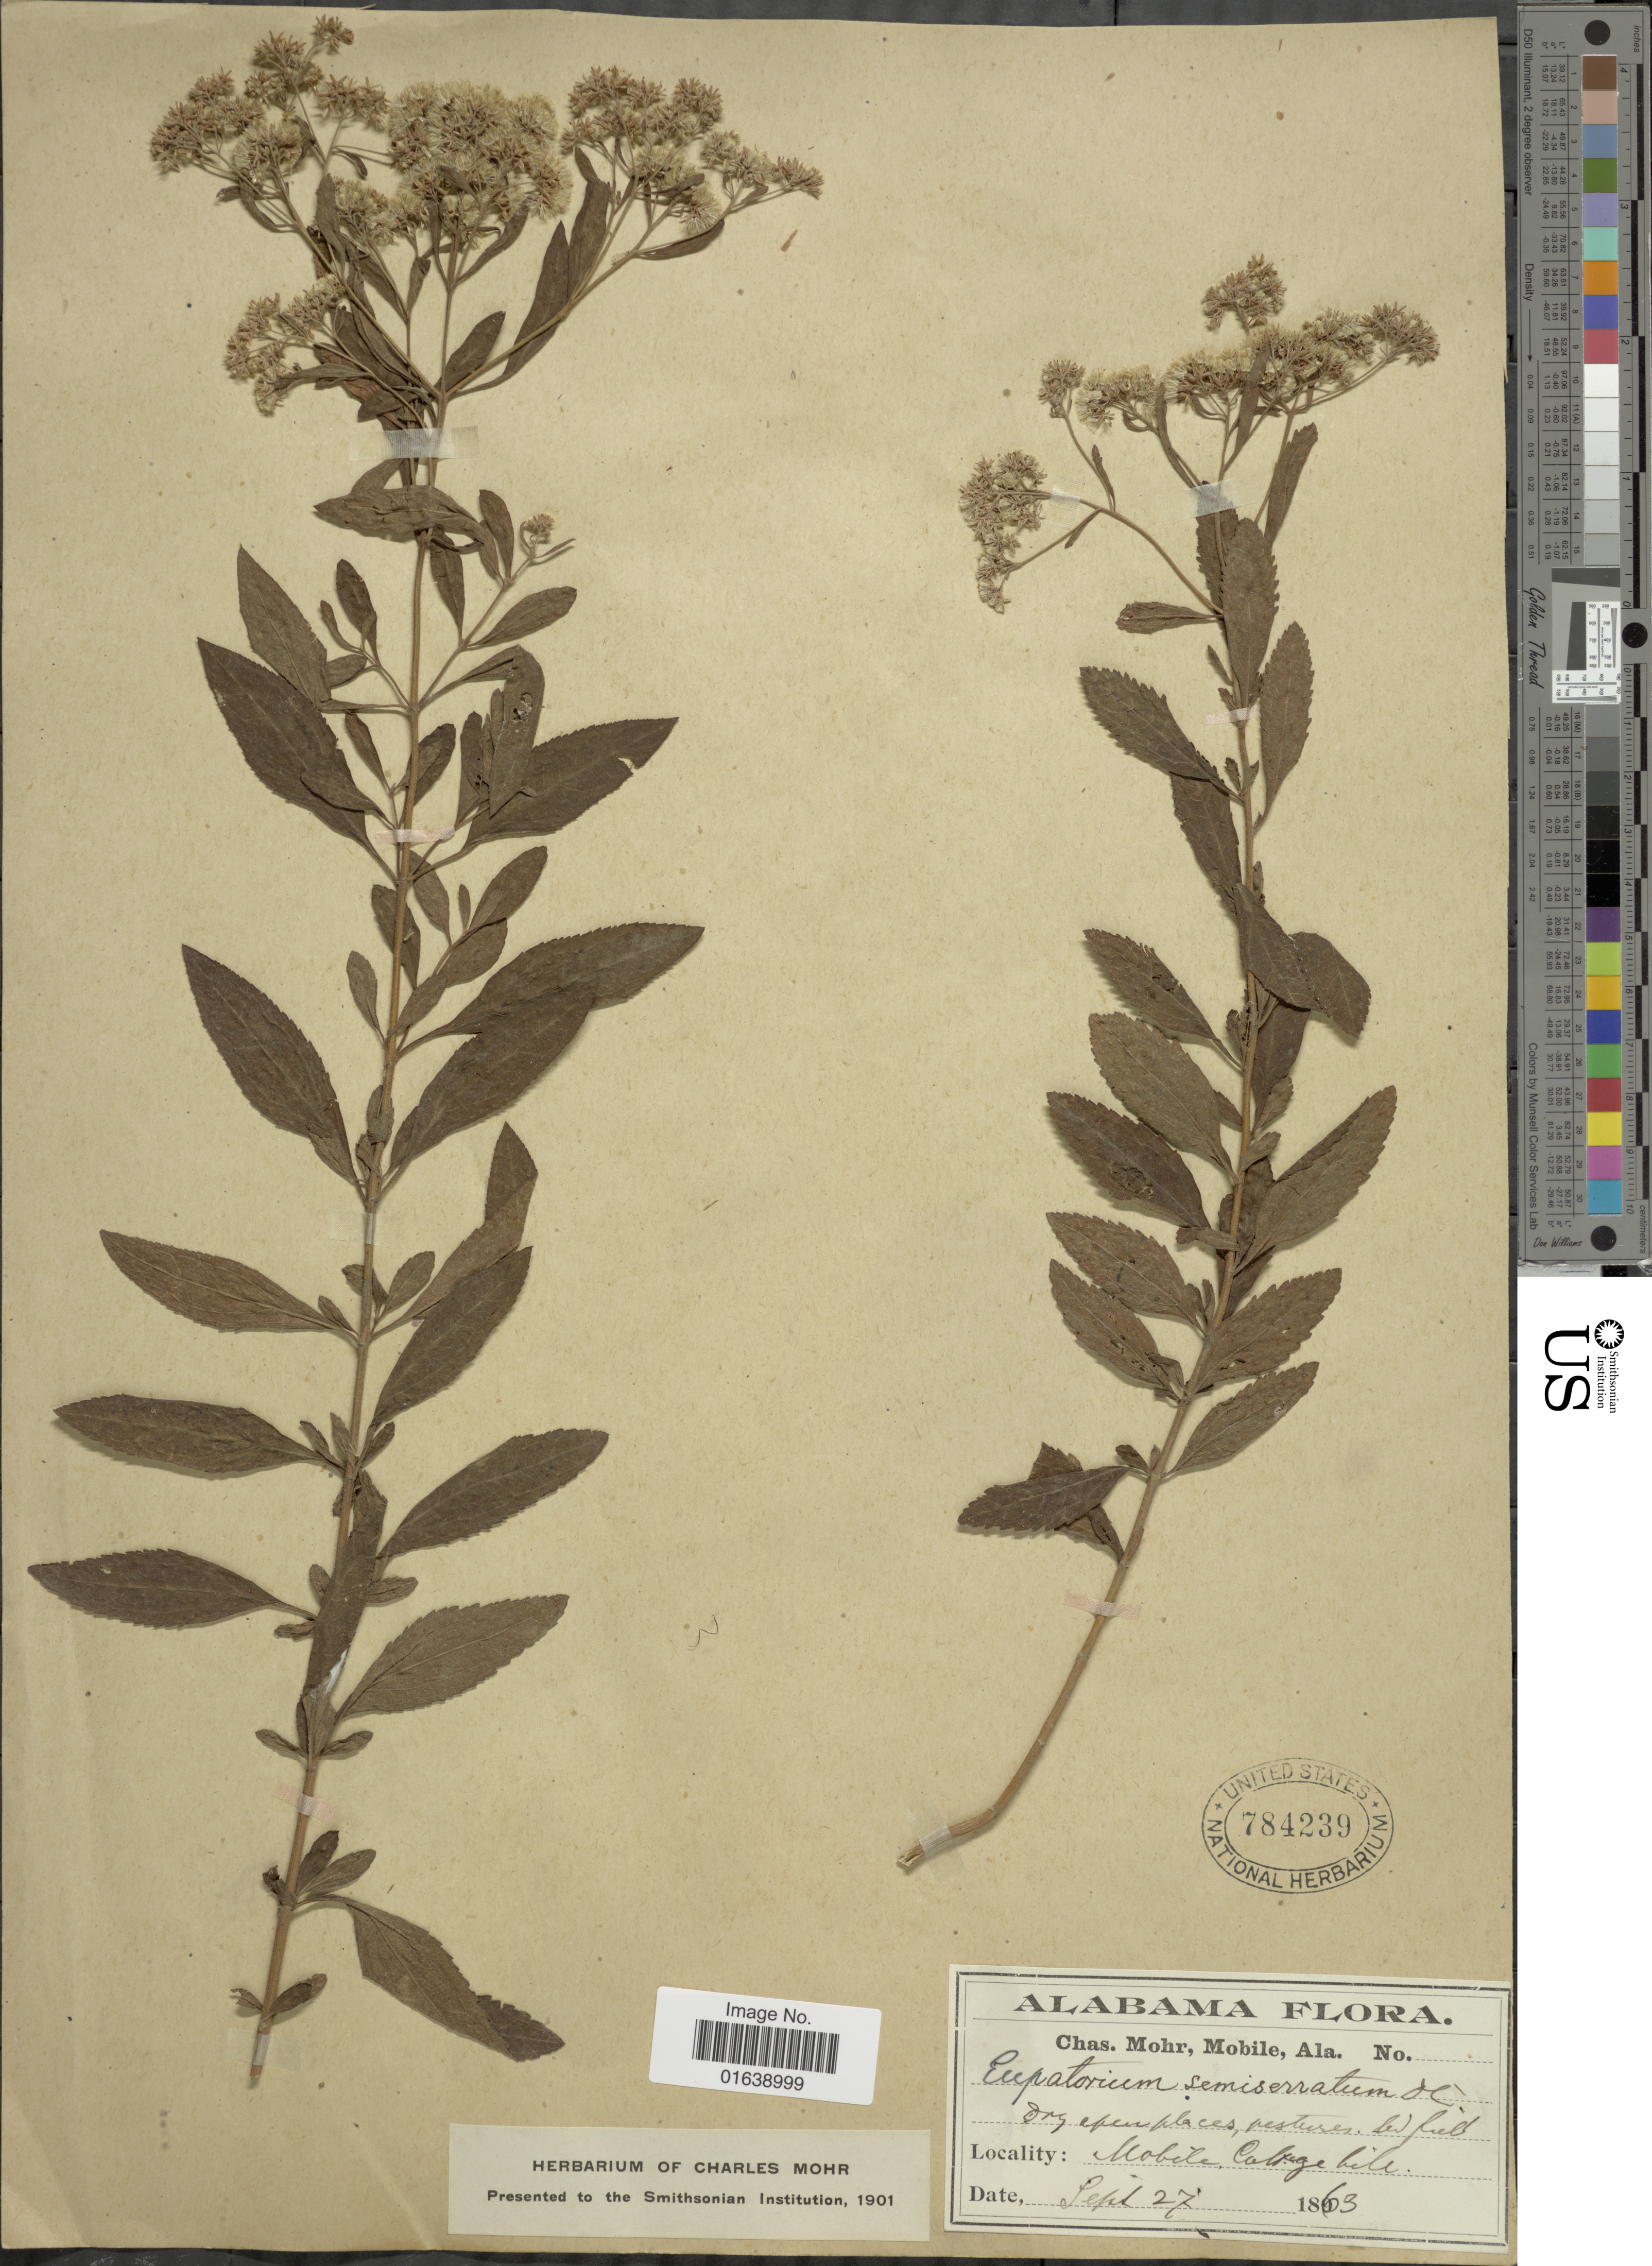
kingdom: Plantae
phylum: Tracheophyta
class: Magnoliopsida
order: Asterales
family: Asteraceae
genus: Eupatorium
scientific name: Eupatorium cuneifolium var. semiserratum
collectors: Mohr, C. T. (herbarium)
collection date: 1863-09-27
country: United States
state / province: Alabama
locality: Mobile Cottage hill.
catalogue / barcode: US 784239